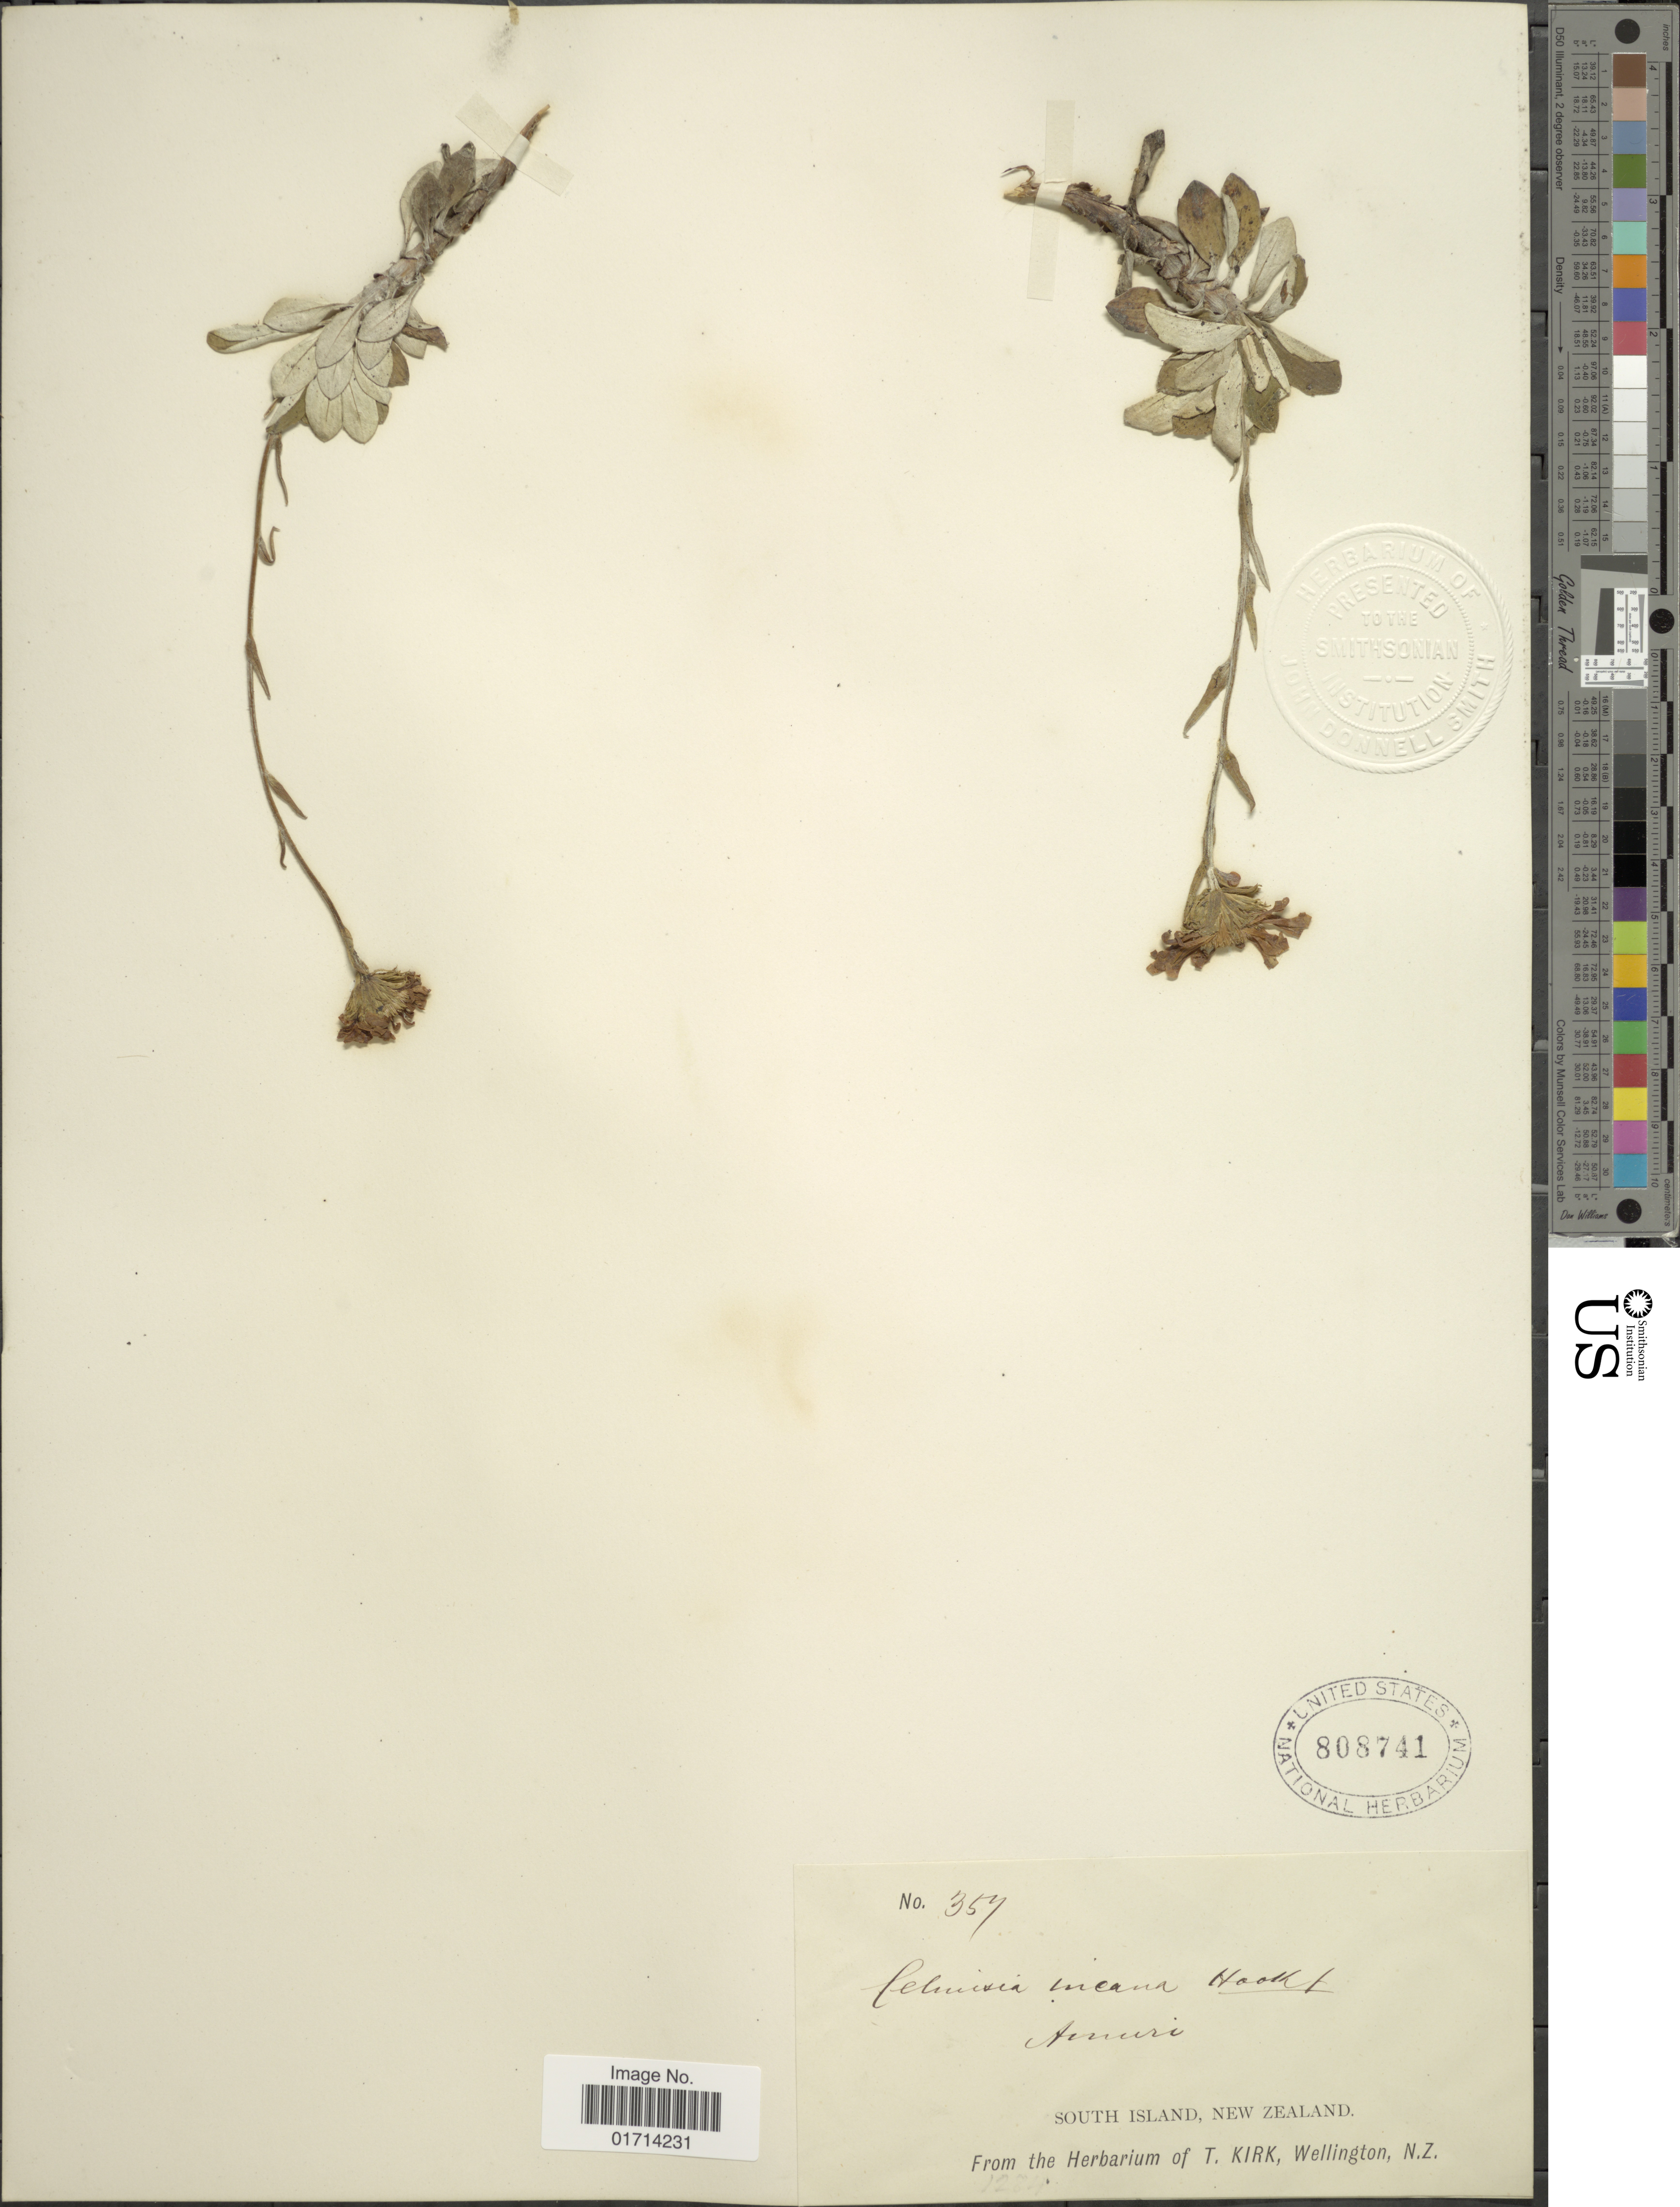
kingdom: Plantae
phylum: Tracheophyta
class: Magnoliopsida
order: Asterales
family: Asteraceae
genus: Celmisia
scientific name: Celmisia incana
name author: Hook. f.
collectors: ex herb. T. Kirk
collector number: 359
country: New Zealand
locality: South Island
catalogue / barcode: US 808741